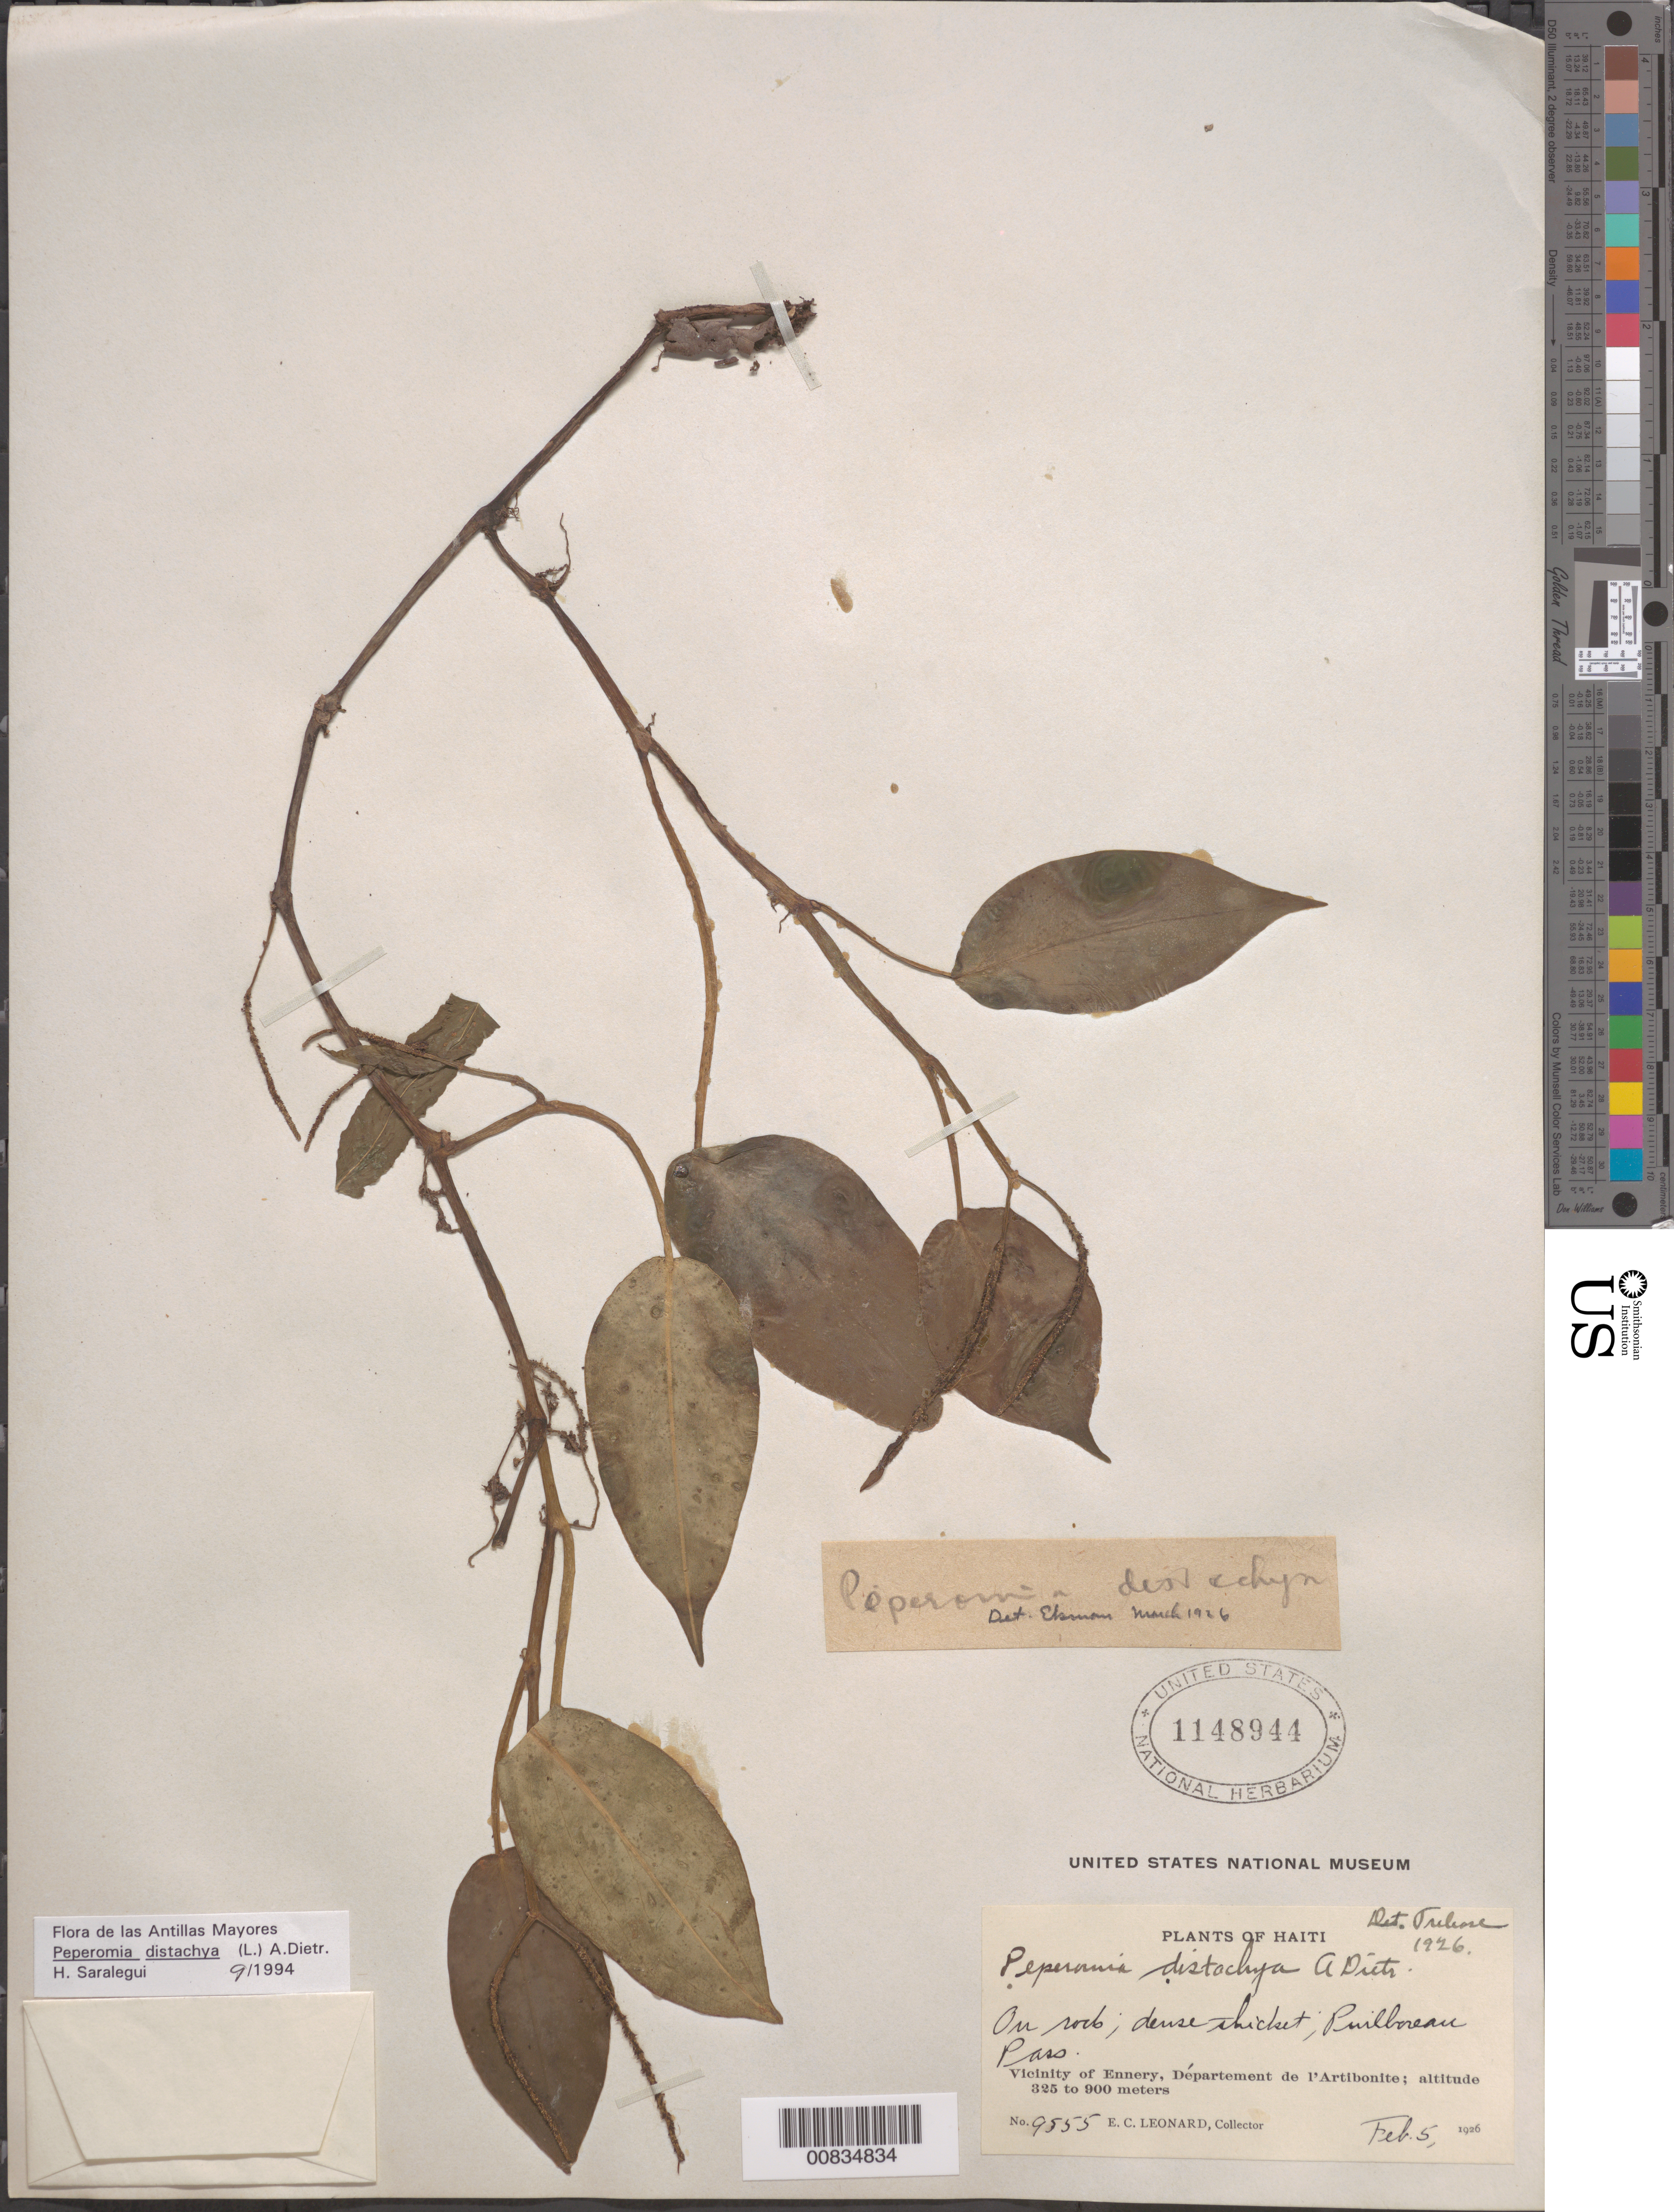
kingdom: Plantae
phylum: Tracheophyta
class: Magnoliopsida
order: Piperales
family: Piperaceae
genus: Peperomia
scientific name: Peperomia distachya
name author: (L.) A. Dietr.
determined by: Saralegui Boza, H., (HAJB), Jardin Botanico Nacional (Habana)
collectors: E. C. Leonard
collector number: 9555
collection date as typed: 05 Feb 1926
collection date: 1926-02-05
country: Haiti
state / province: Artibonite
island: Hispaniola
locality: Vicinity of Ennery. Puilboreau Pass.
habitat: On rocks; dense thicket.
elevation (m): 325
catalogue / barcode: US 1148944